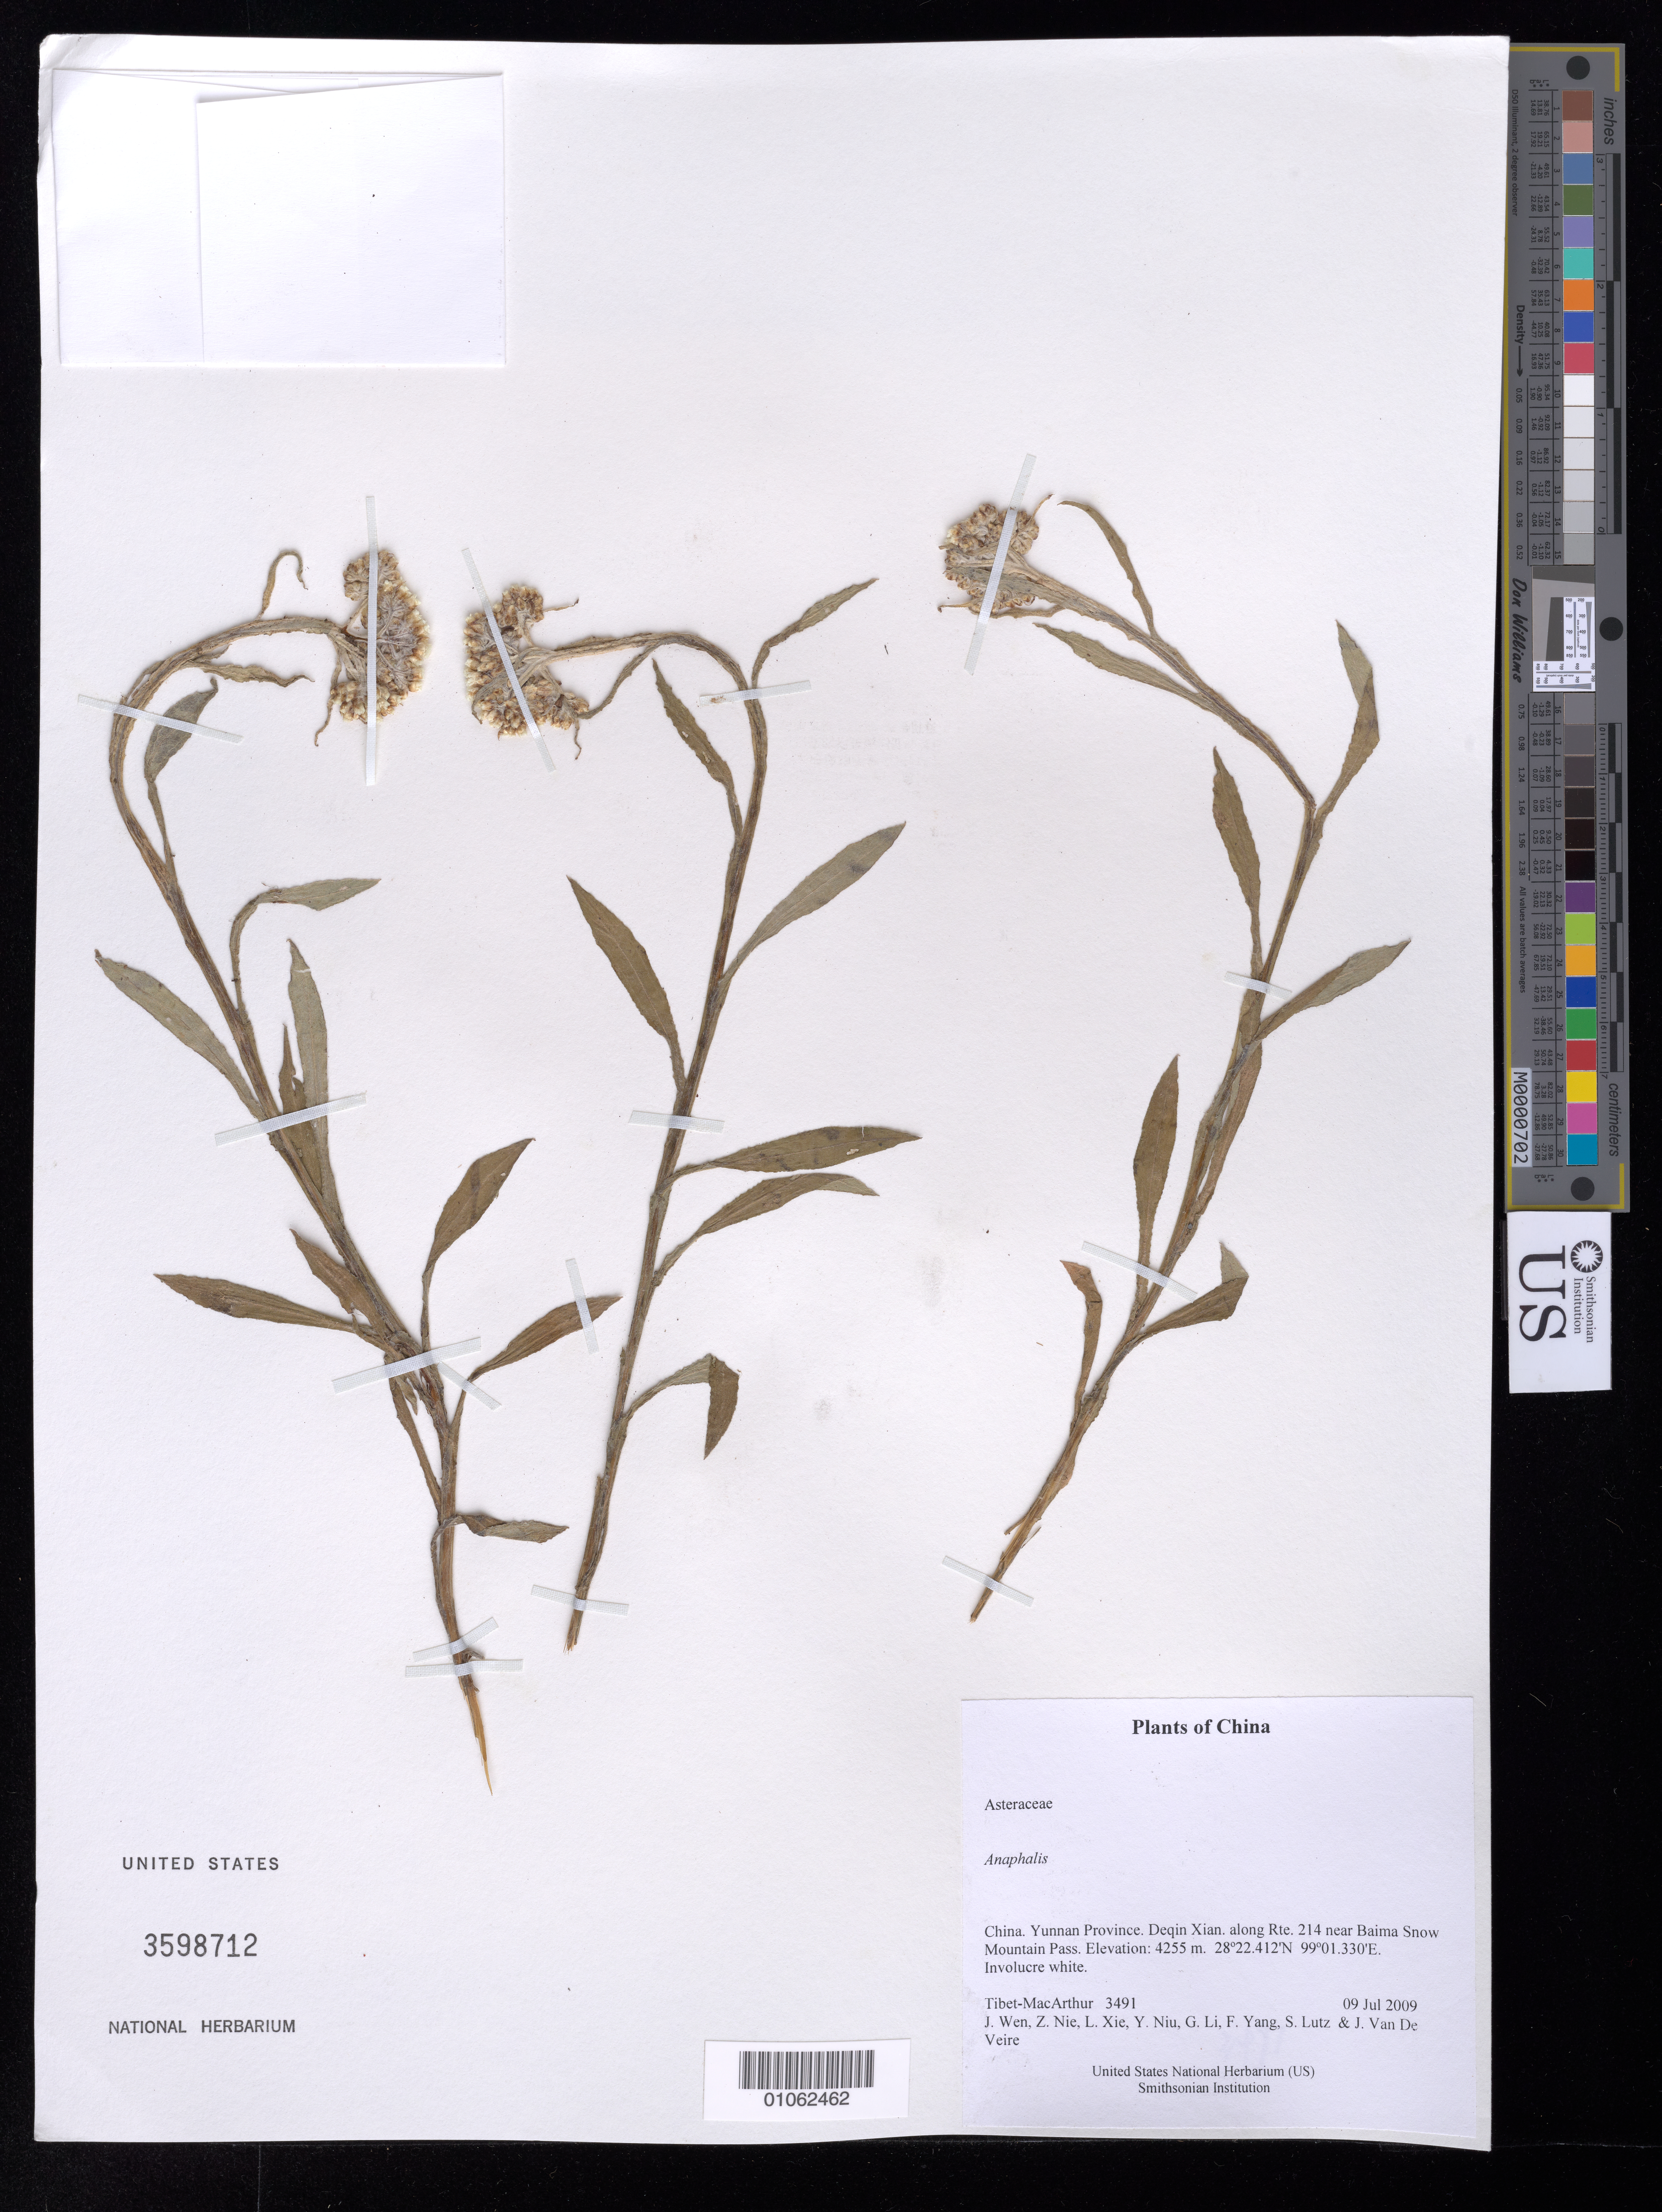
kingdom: Plantae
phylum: Tracheophyta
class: Magnoliopsida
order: Asterales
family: Asteraceae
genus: Anaphalis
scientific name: Anaphalis sp.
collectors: Tibet-MacArthur, J. Wen, Z. Nie, L. Xie, Y. Niu, G. Li, F. Yang, S. Lutz & J. Van De Veire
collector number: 3491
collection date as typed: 09 Jul 2009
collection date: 2009-07-09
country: China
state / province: Yunnan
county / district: Deqin Xian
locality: Along Rte. 214 near Baima Snow Mountain Pass.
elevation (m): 4255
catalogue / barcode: US 3598712